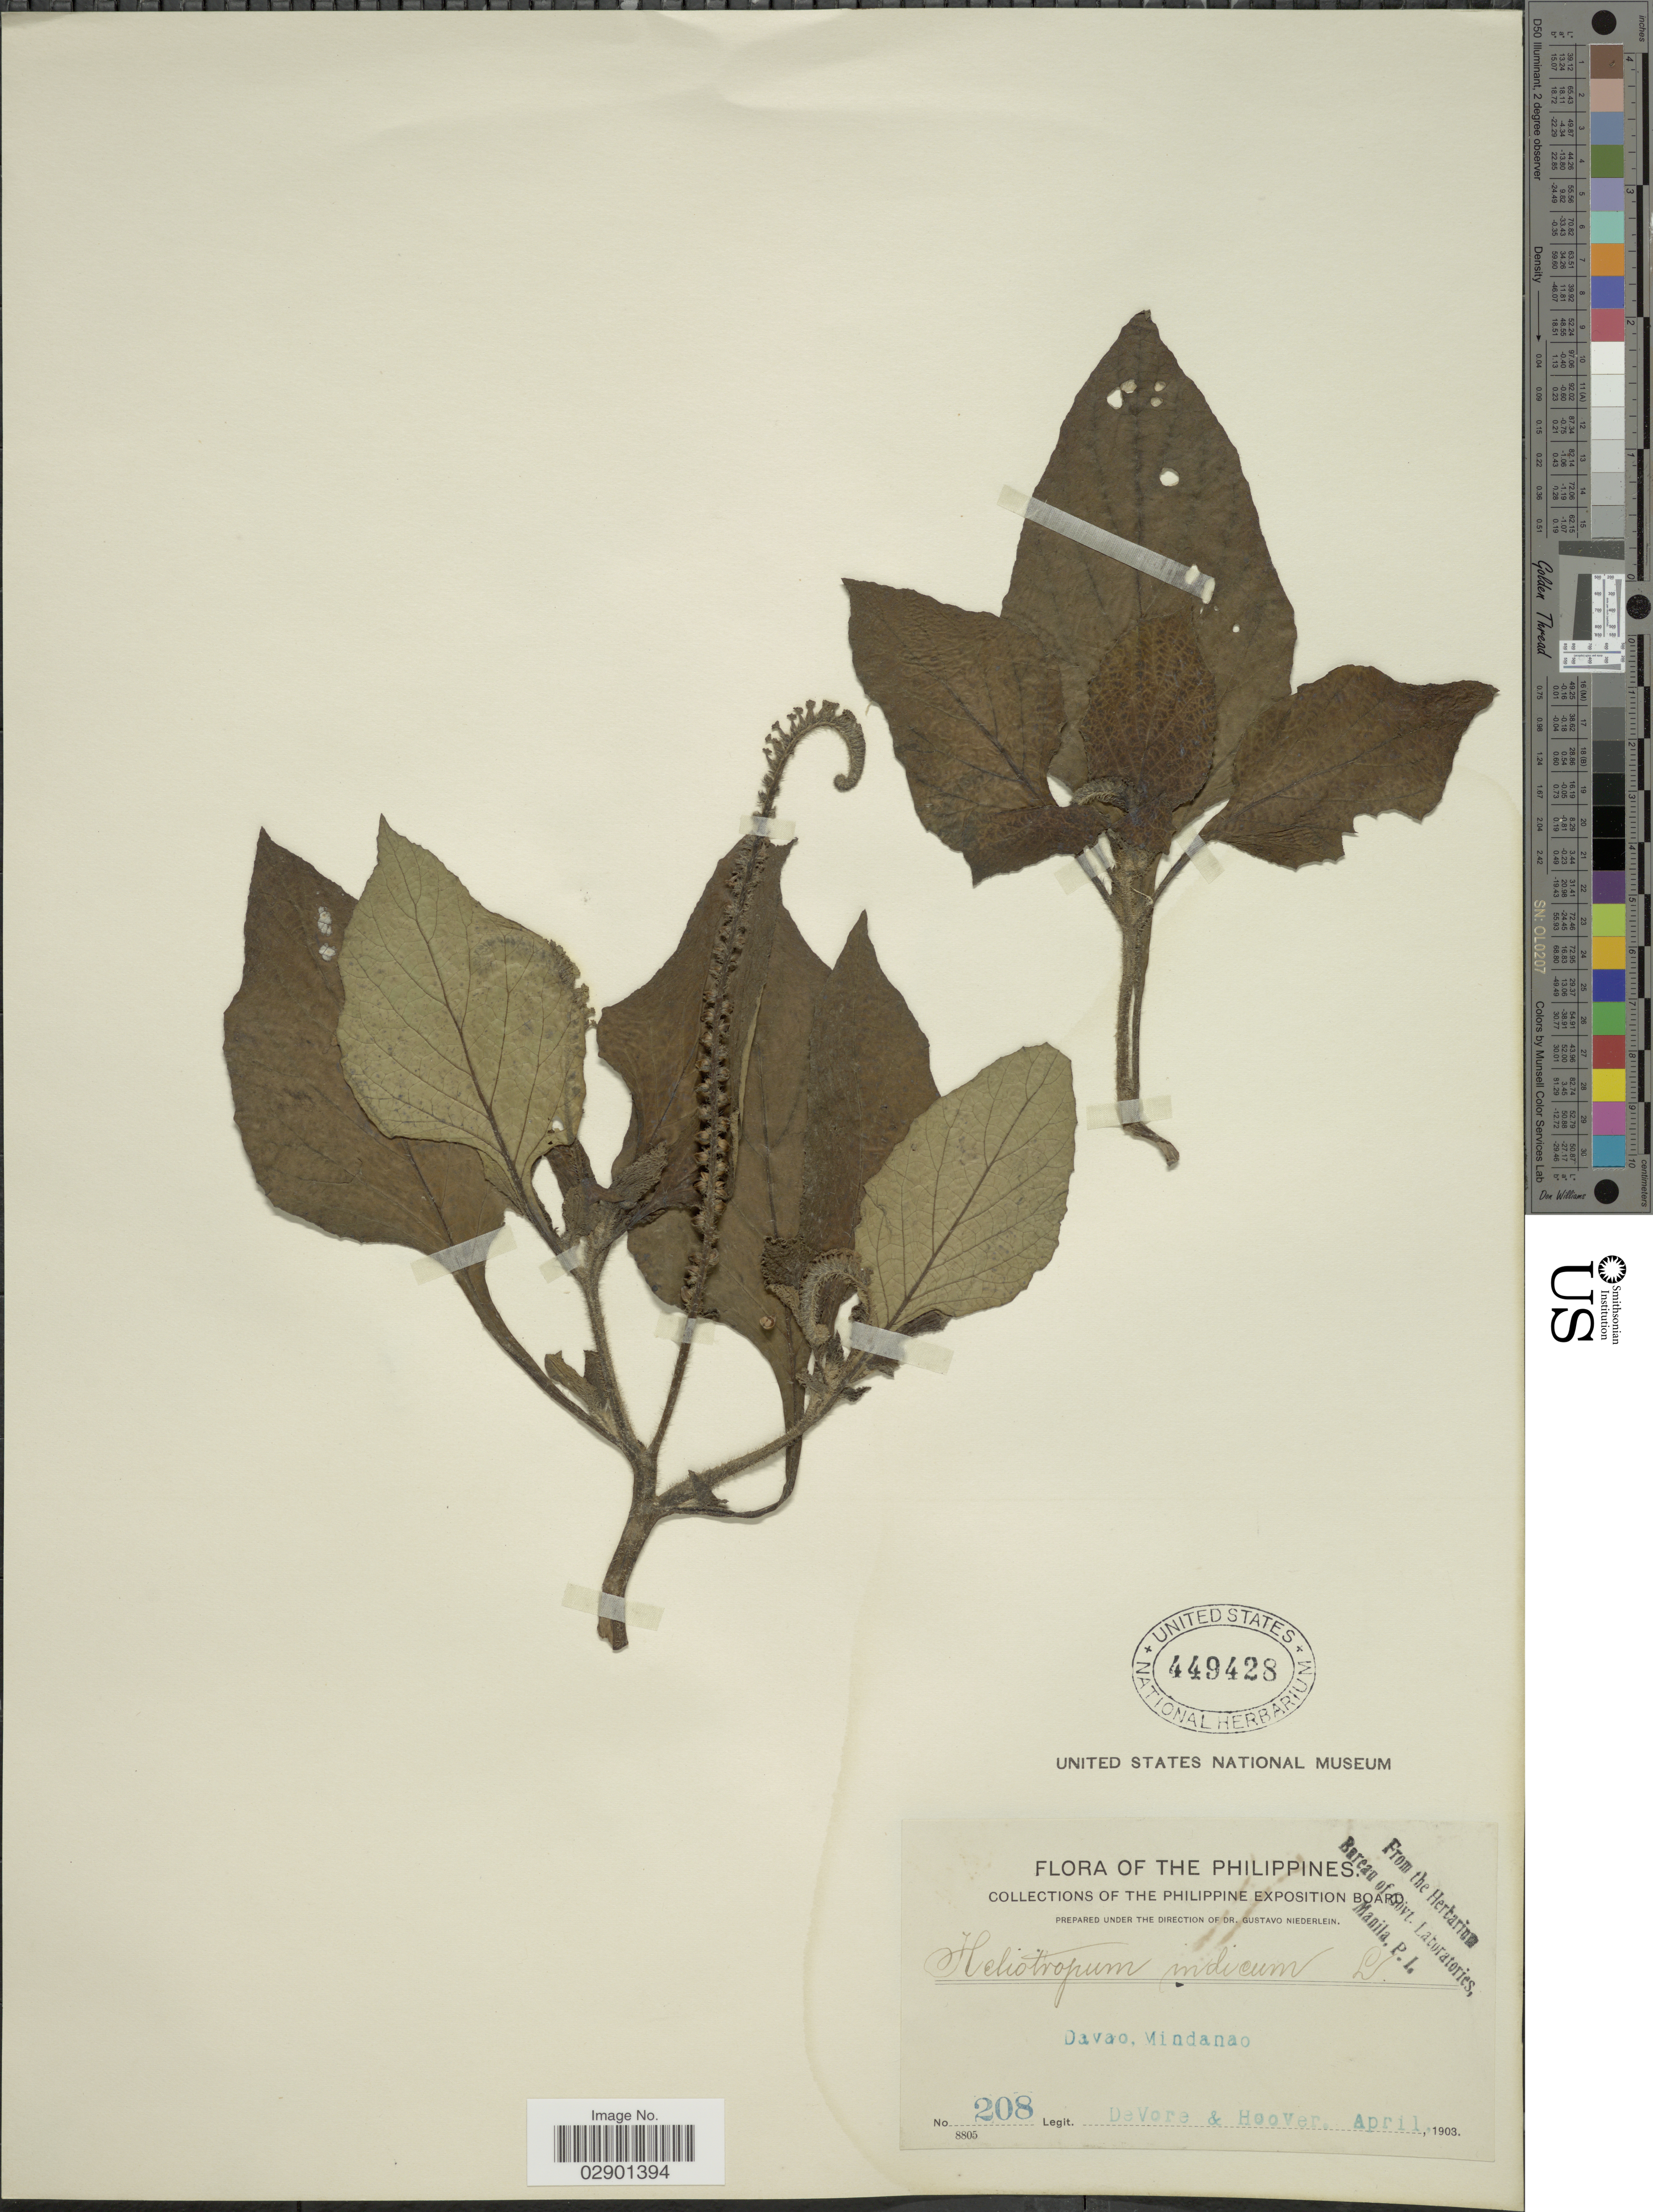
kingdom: Plantae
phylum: Tracheophyta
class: Magnoliopsida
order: Boraginales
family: Heliotropiaceae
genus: Heliotropium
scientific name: Heliotropium indicum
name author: L.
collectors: -. DeVore & -- Hoover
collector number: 208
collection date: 1903-04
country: Philippines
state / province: Davao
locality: Mindanao.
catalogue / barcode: US 449428